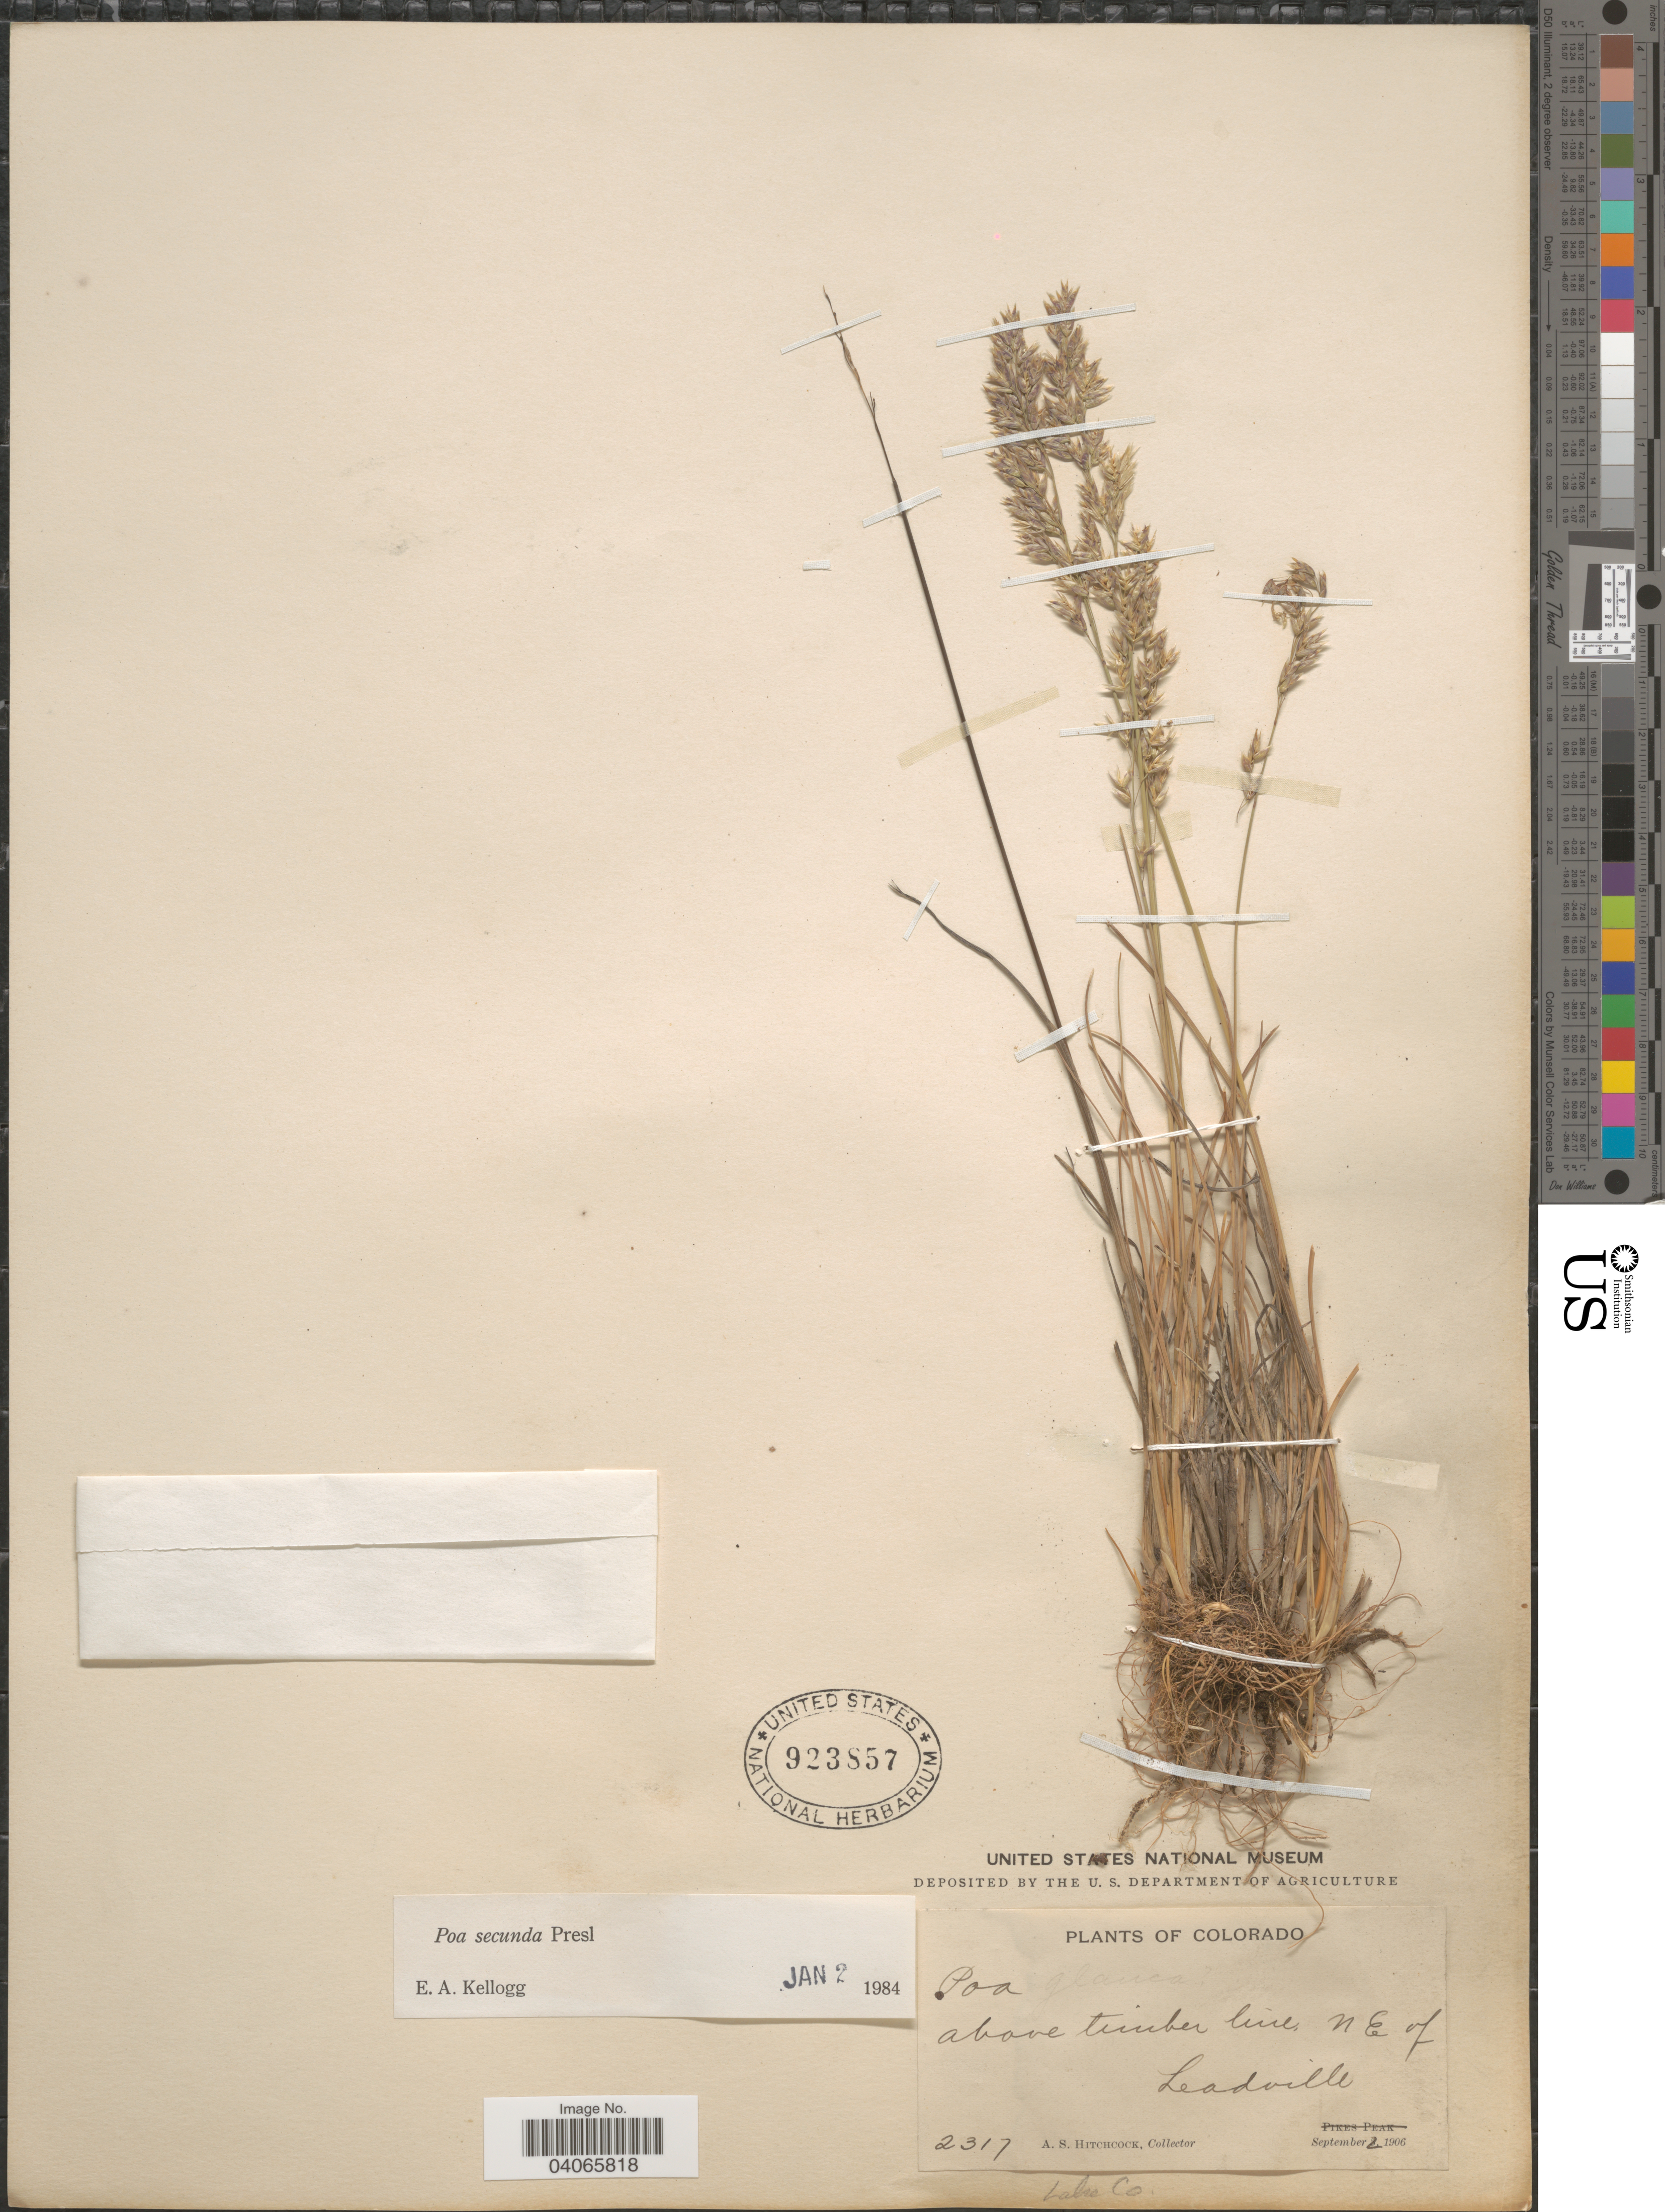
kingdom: Plantae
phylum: Tracheophyta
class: Liliopsida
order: Poales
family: Poaceae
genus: Poa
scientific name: Poa secunda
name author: J. Presl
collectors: A. S. Hitchcock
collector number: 2317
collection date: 1906-09-02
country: United States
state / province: Colorado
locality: Above timber line NE of Leadville. Lake Co.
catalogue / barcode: US 923857